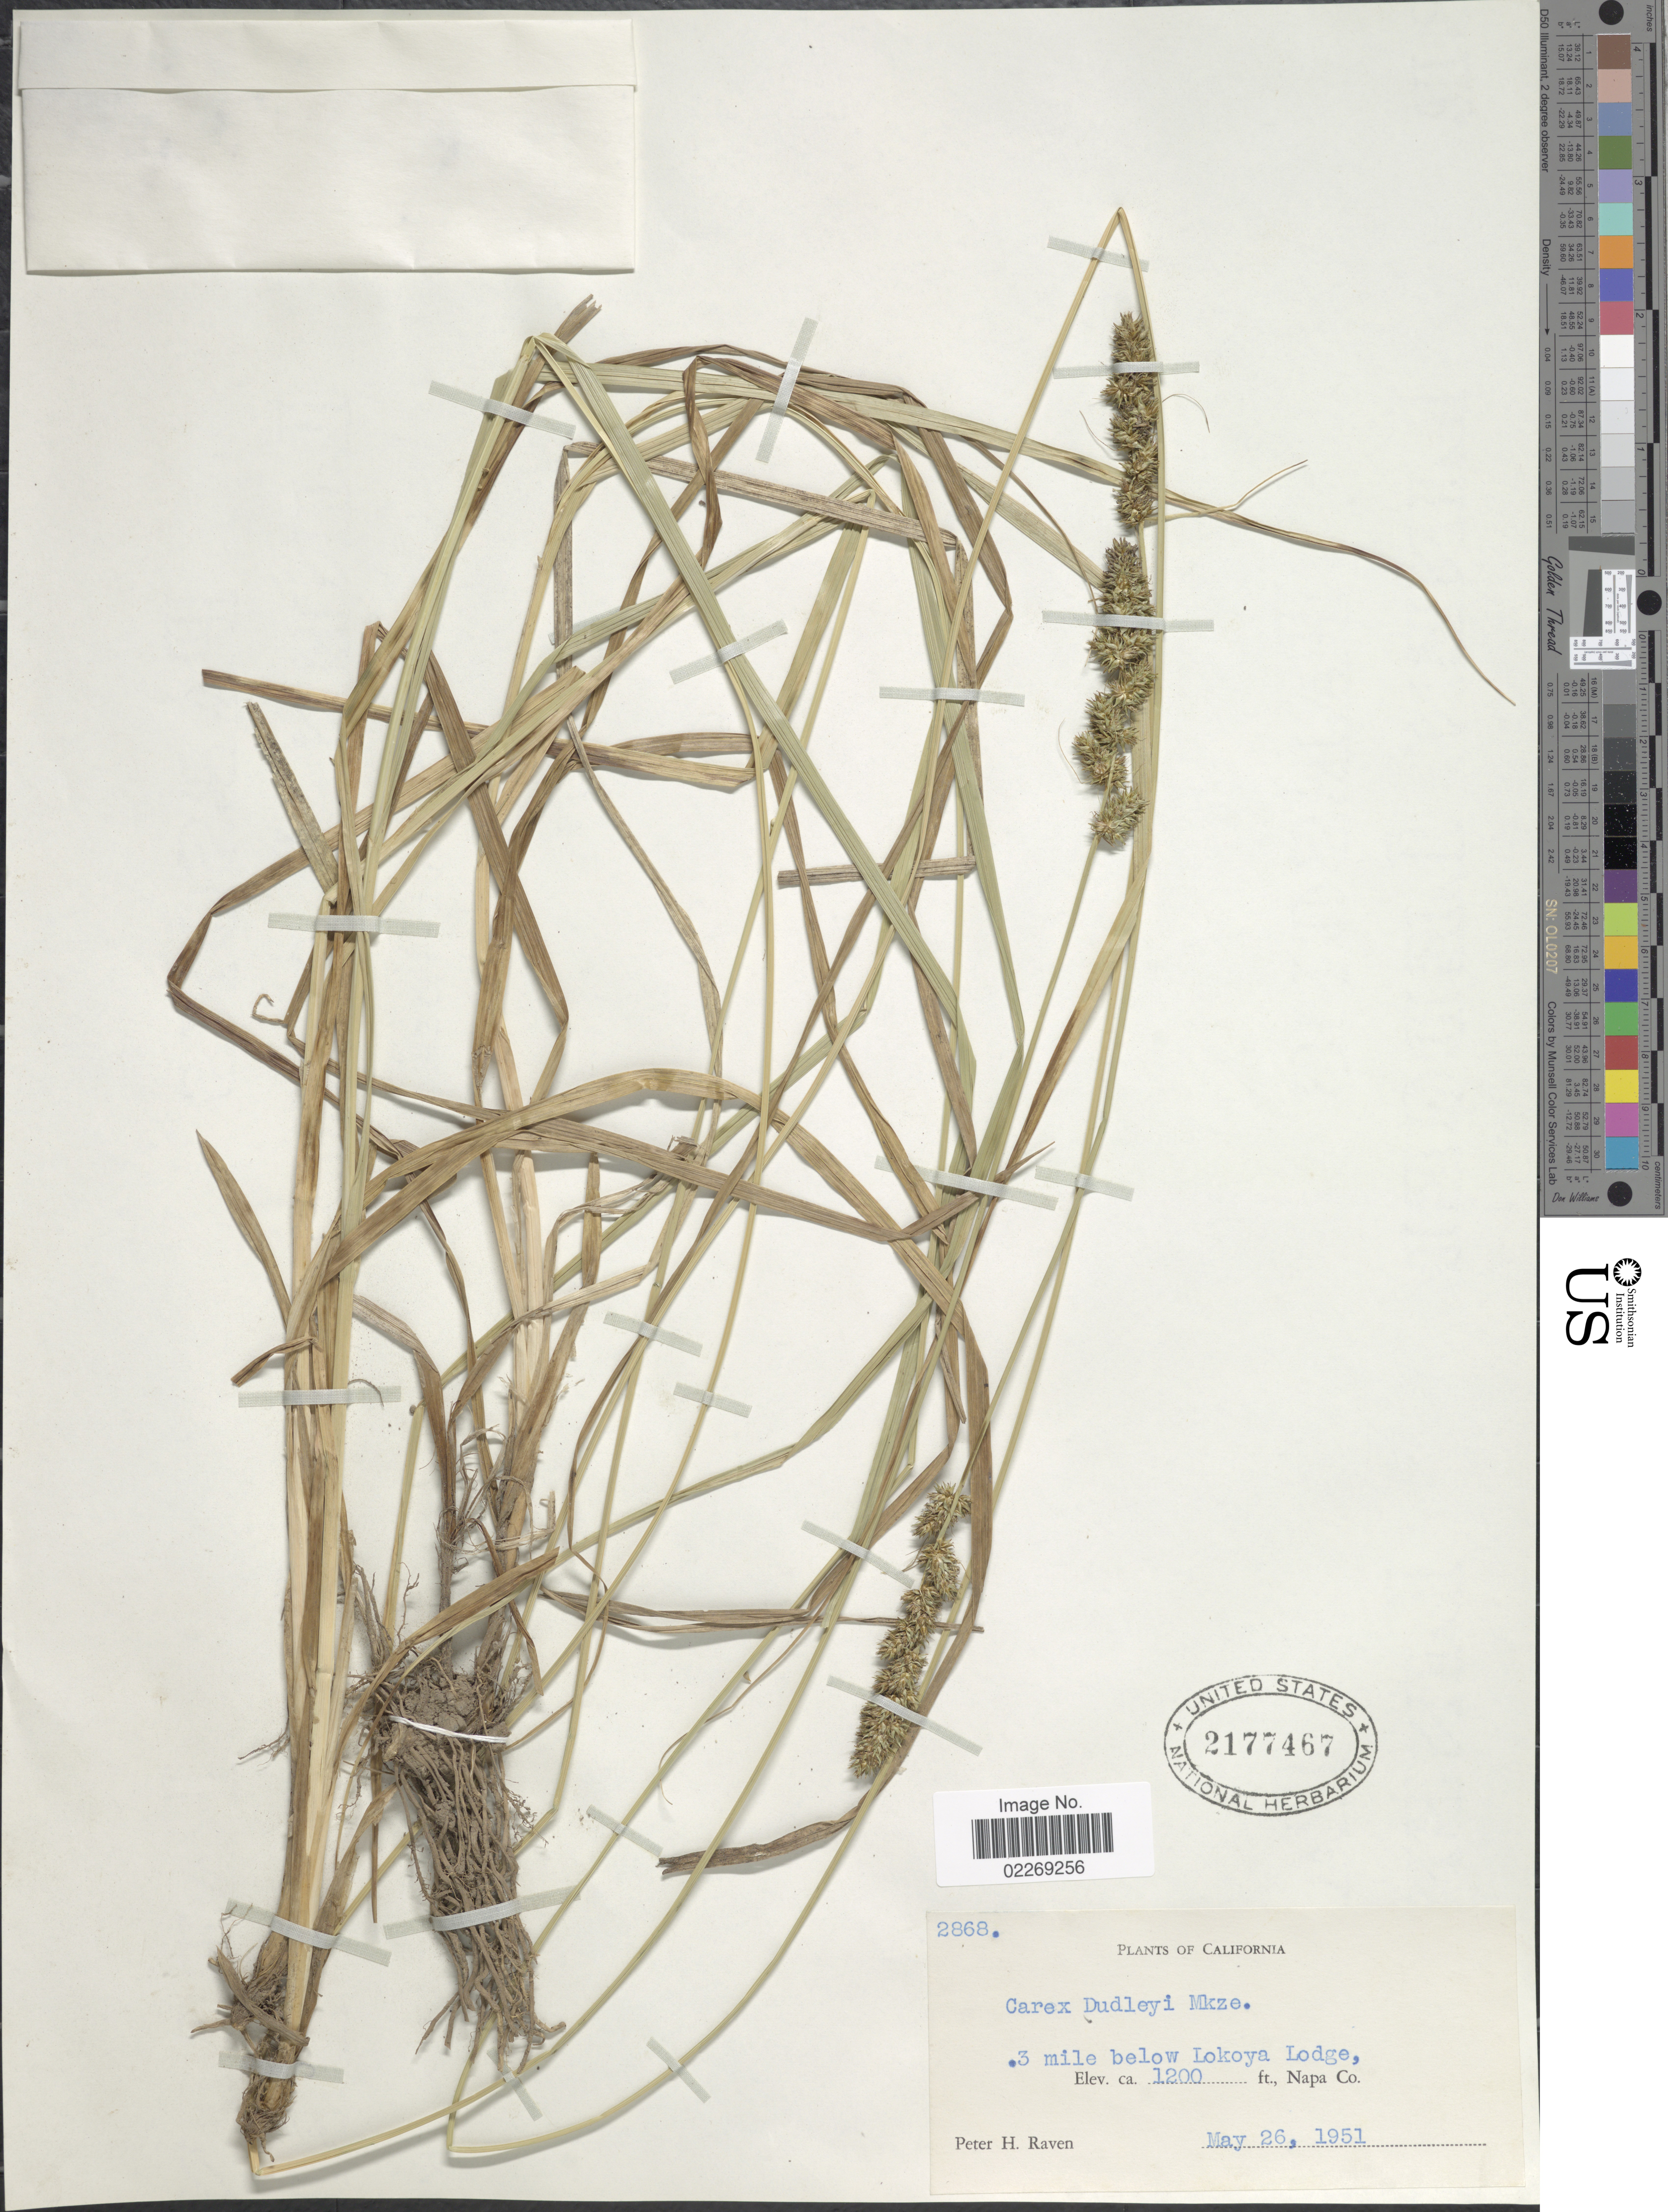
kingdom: Plantae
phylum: Tracheophyta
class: Liliopsida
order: Poales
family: Cyperaceae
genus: Carex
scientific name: Carex densa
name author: (L.H. Bailey) L.H. Bailey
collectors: P. Raven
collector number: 2868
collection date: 1951-05-26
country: United States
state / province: California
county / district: Napa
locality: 3 mile below Lokoya Lodge, Napa Co.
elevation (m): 366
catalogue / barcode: US 2177467